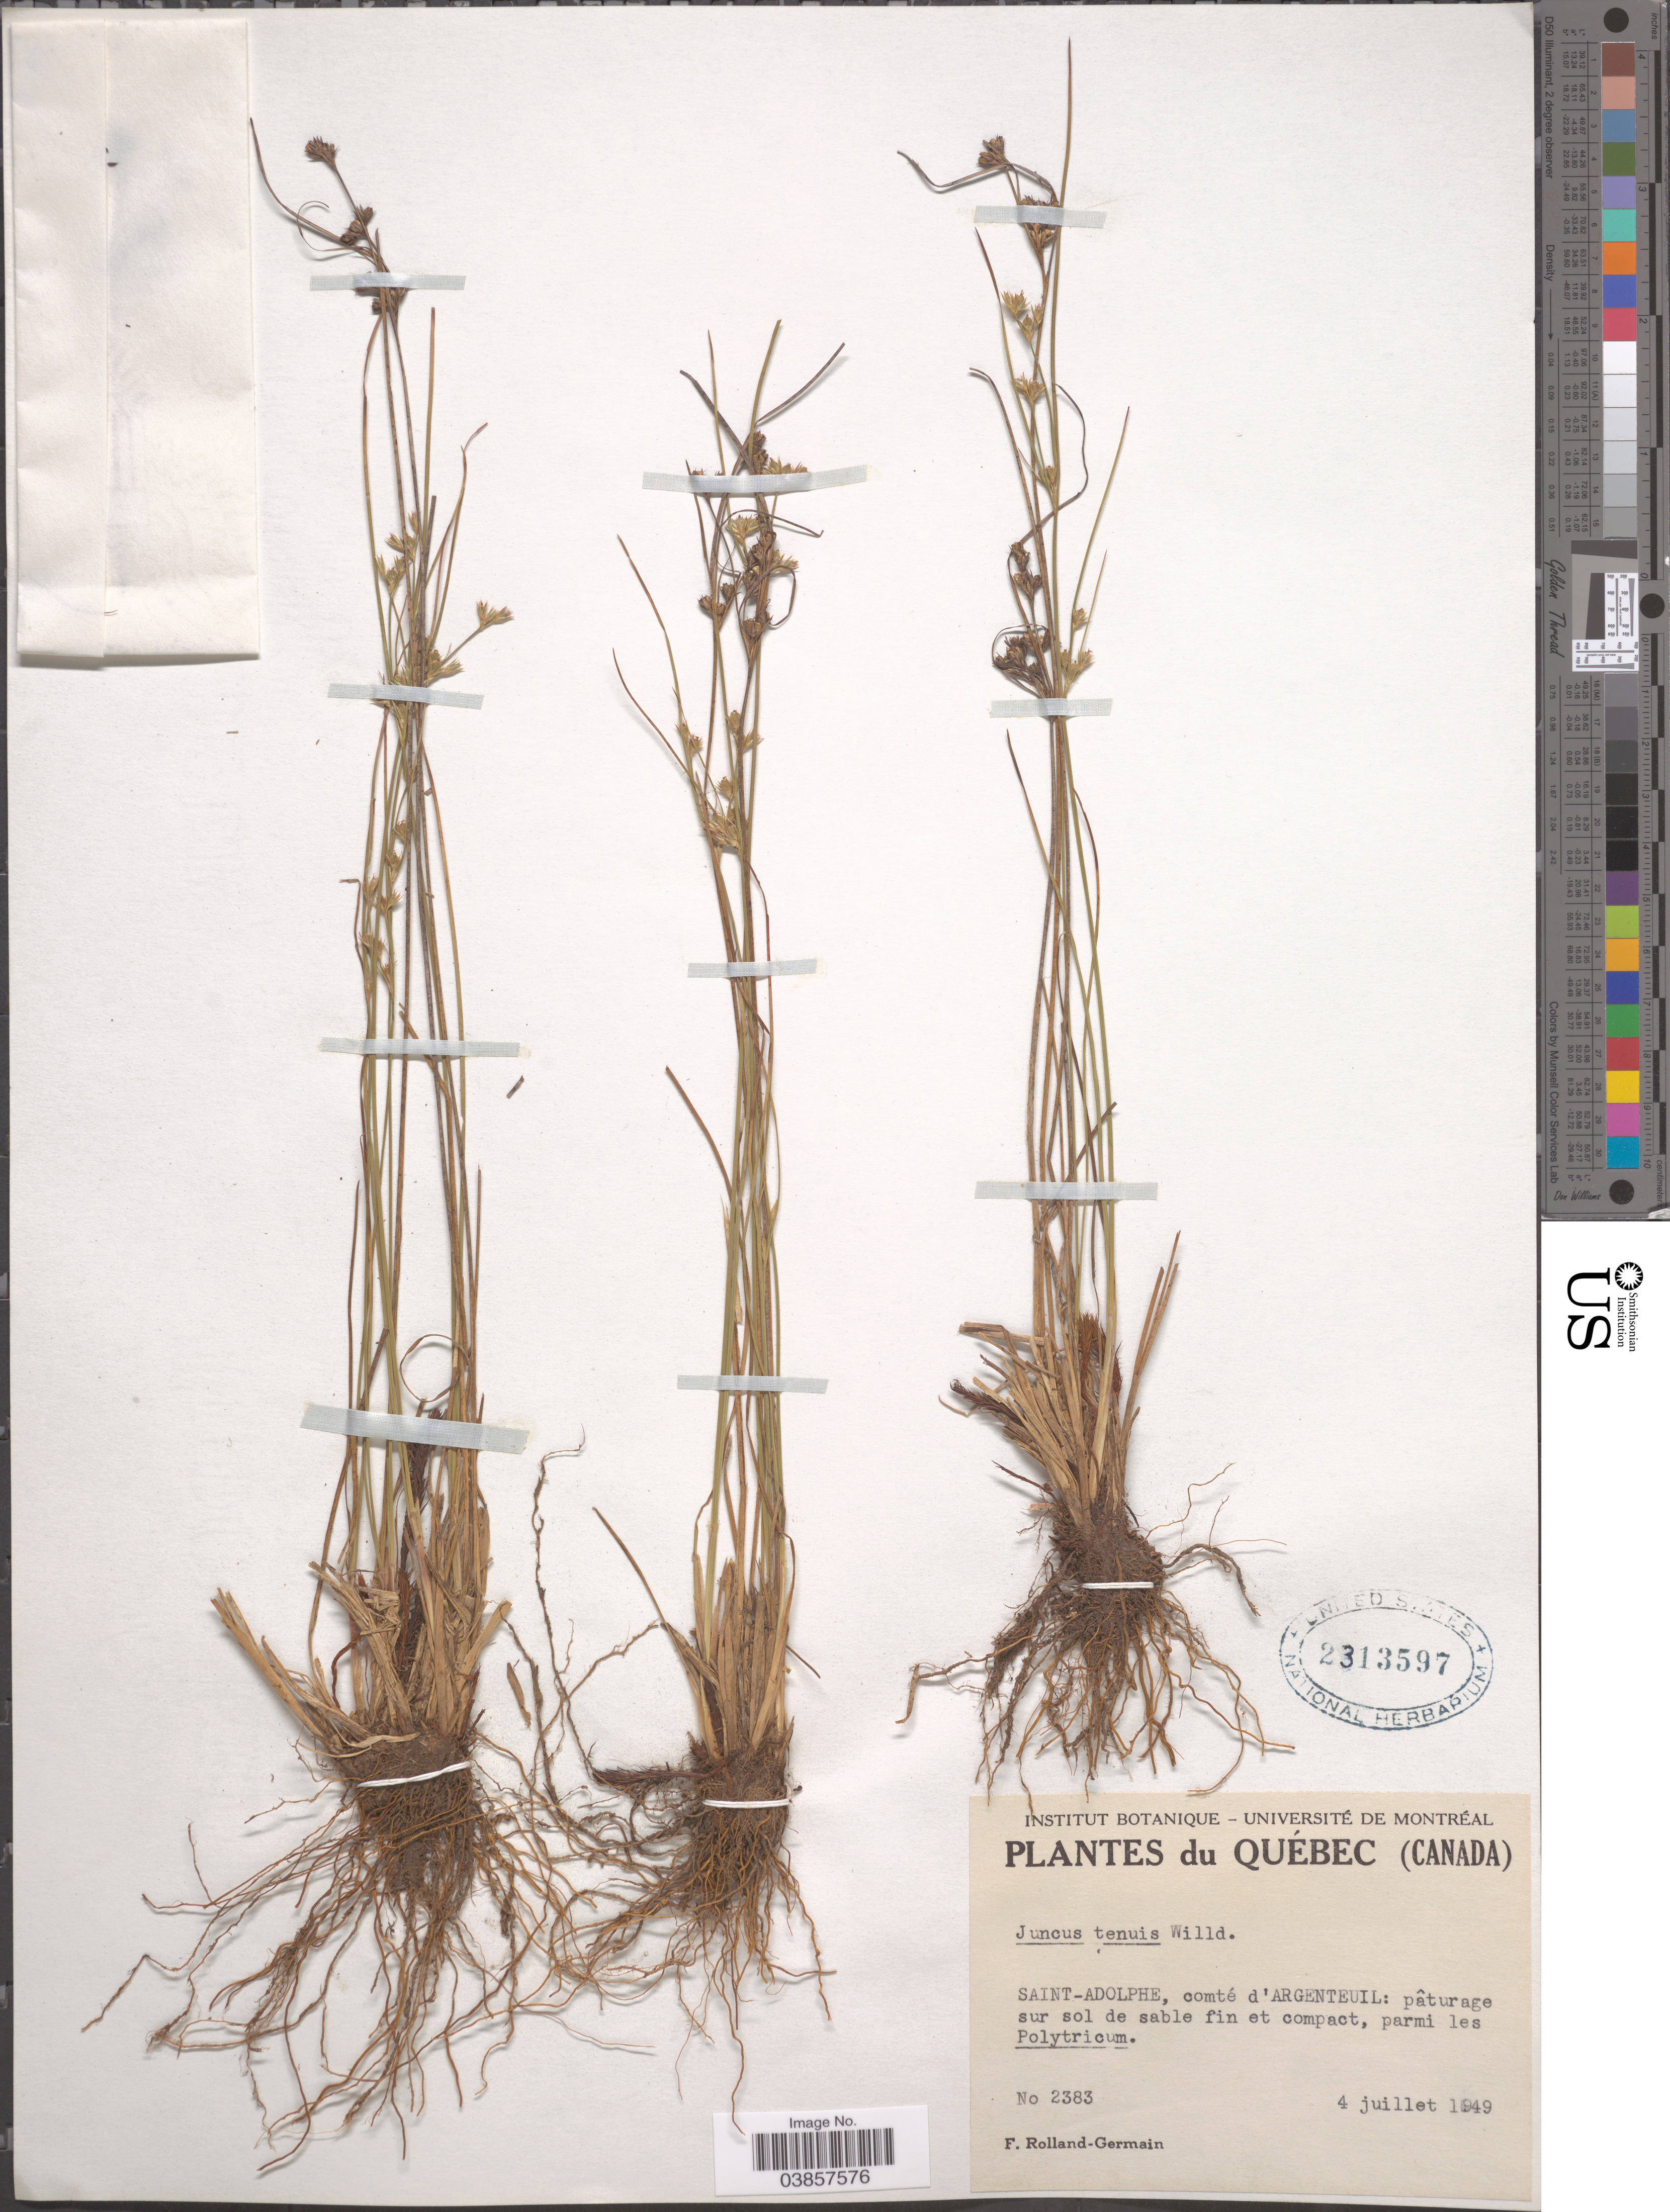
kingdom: Plantae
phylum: Tracheophyta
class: Liliopsida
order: Poales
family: Juncaceae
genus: Juncus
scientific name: Juncus tenuis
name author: Willd.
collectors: Rolland-Germain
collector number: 2383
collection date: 1949-07-04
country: Canada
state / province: Quebec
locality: Saint-Adolphe, comté d'Argenteuil.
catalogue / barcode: US 2313597